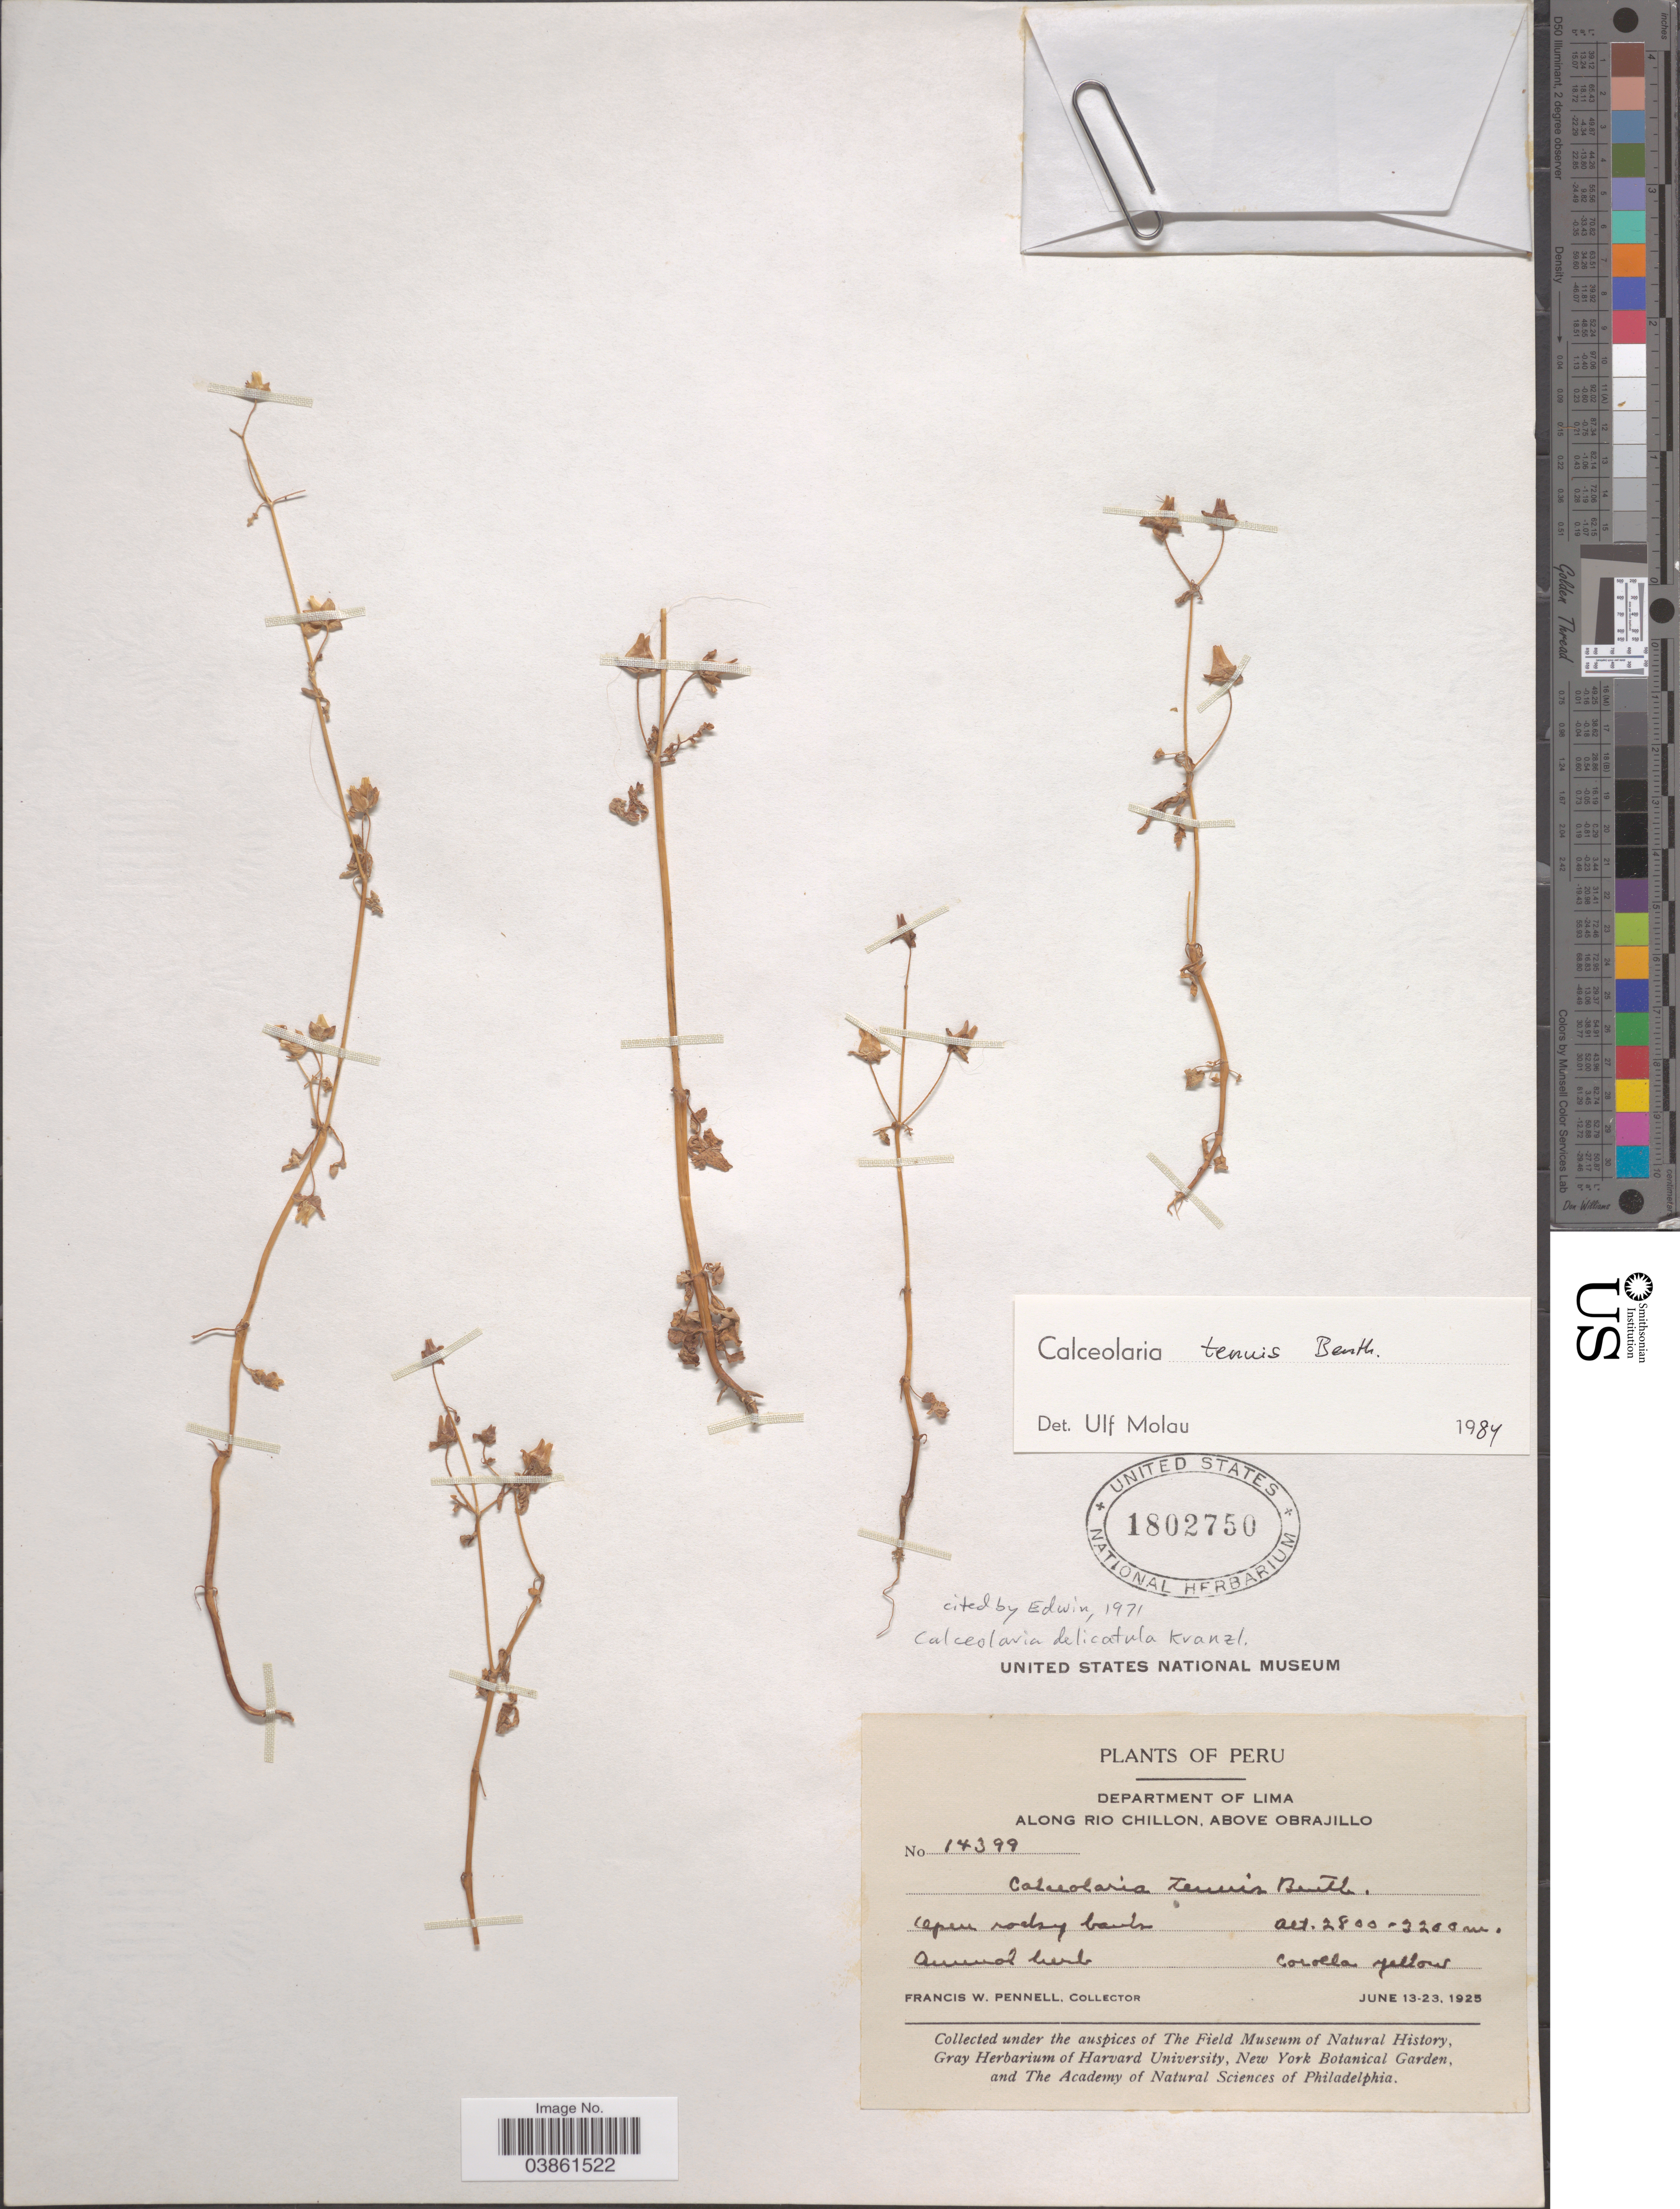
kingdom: Plantae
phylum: Tracheophyta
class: Magnoliopsida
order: Lamiales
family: Calceolariaceae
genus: Calceolaria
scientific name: Calceolaria tenuis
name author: Benth.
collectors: F. W. Pennell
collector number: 14399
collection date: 1925-06-13/1925-06-23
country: Peru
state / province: Lima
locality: Department of Lima. Along Rio Chillon, above Obrajillo.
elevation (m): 2800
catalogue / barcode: US 1802750